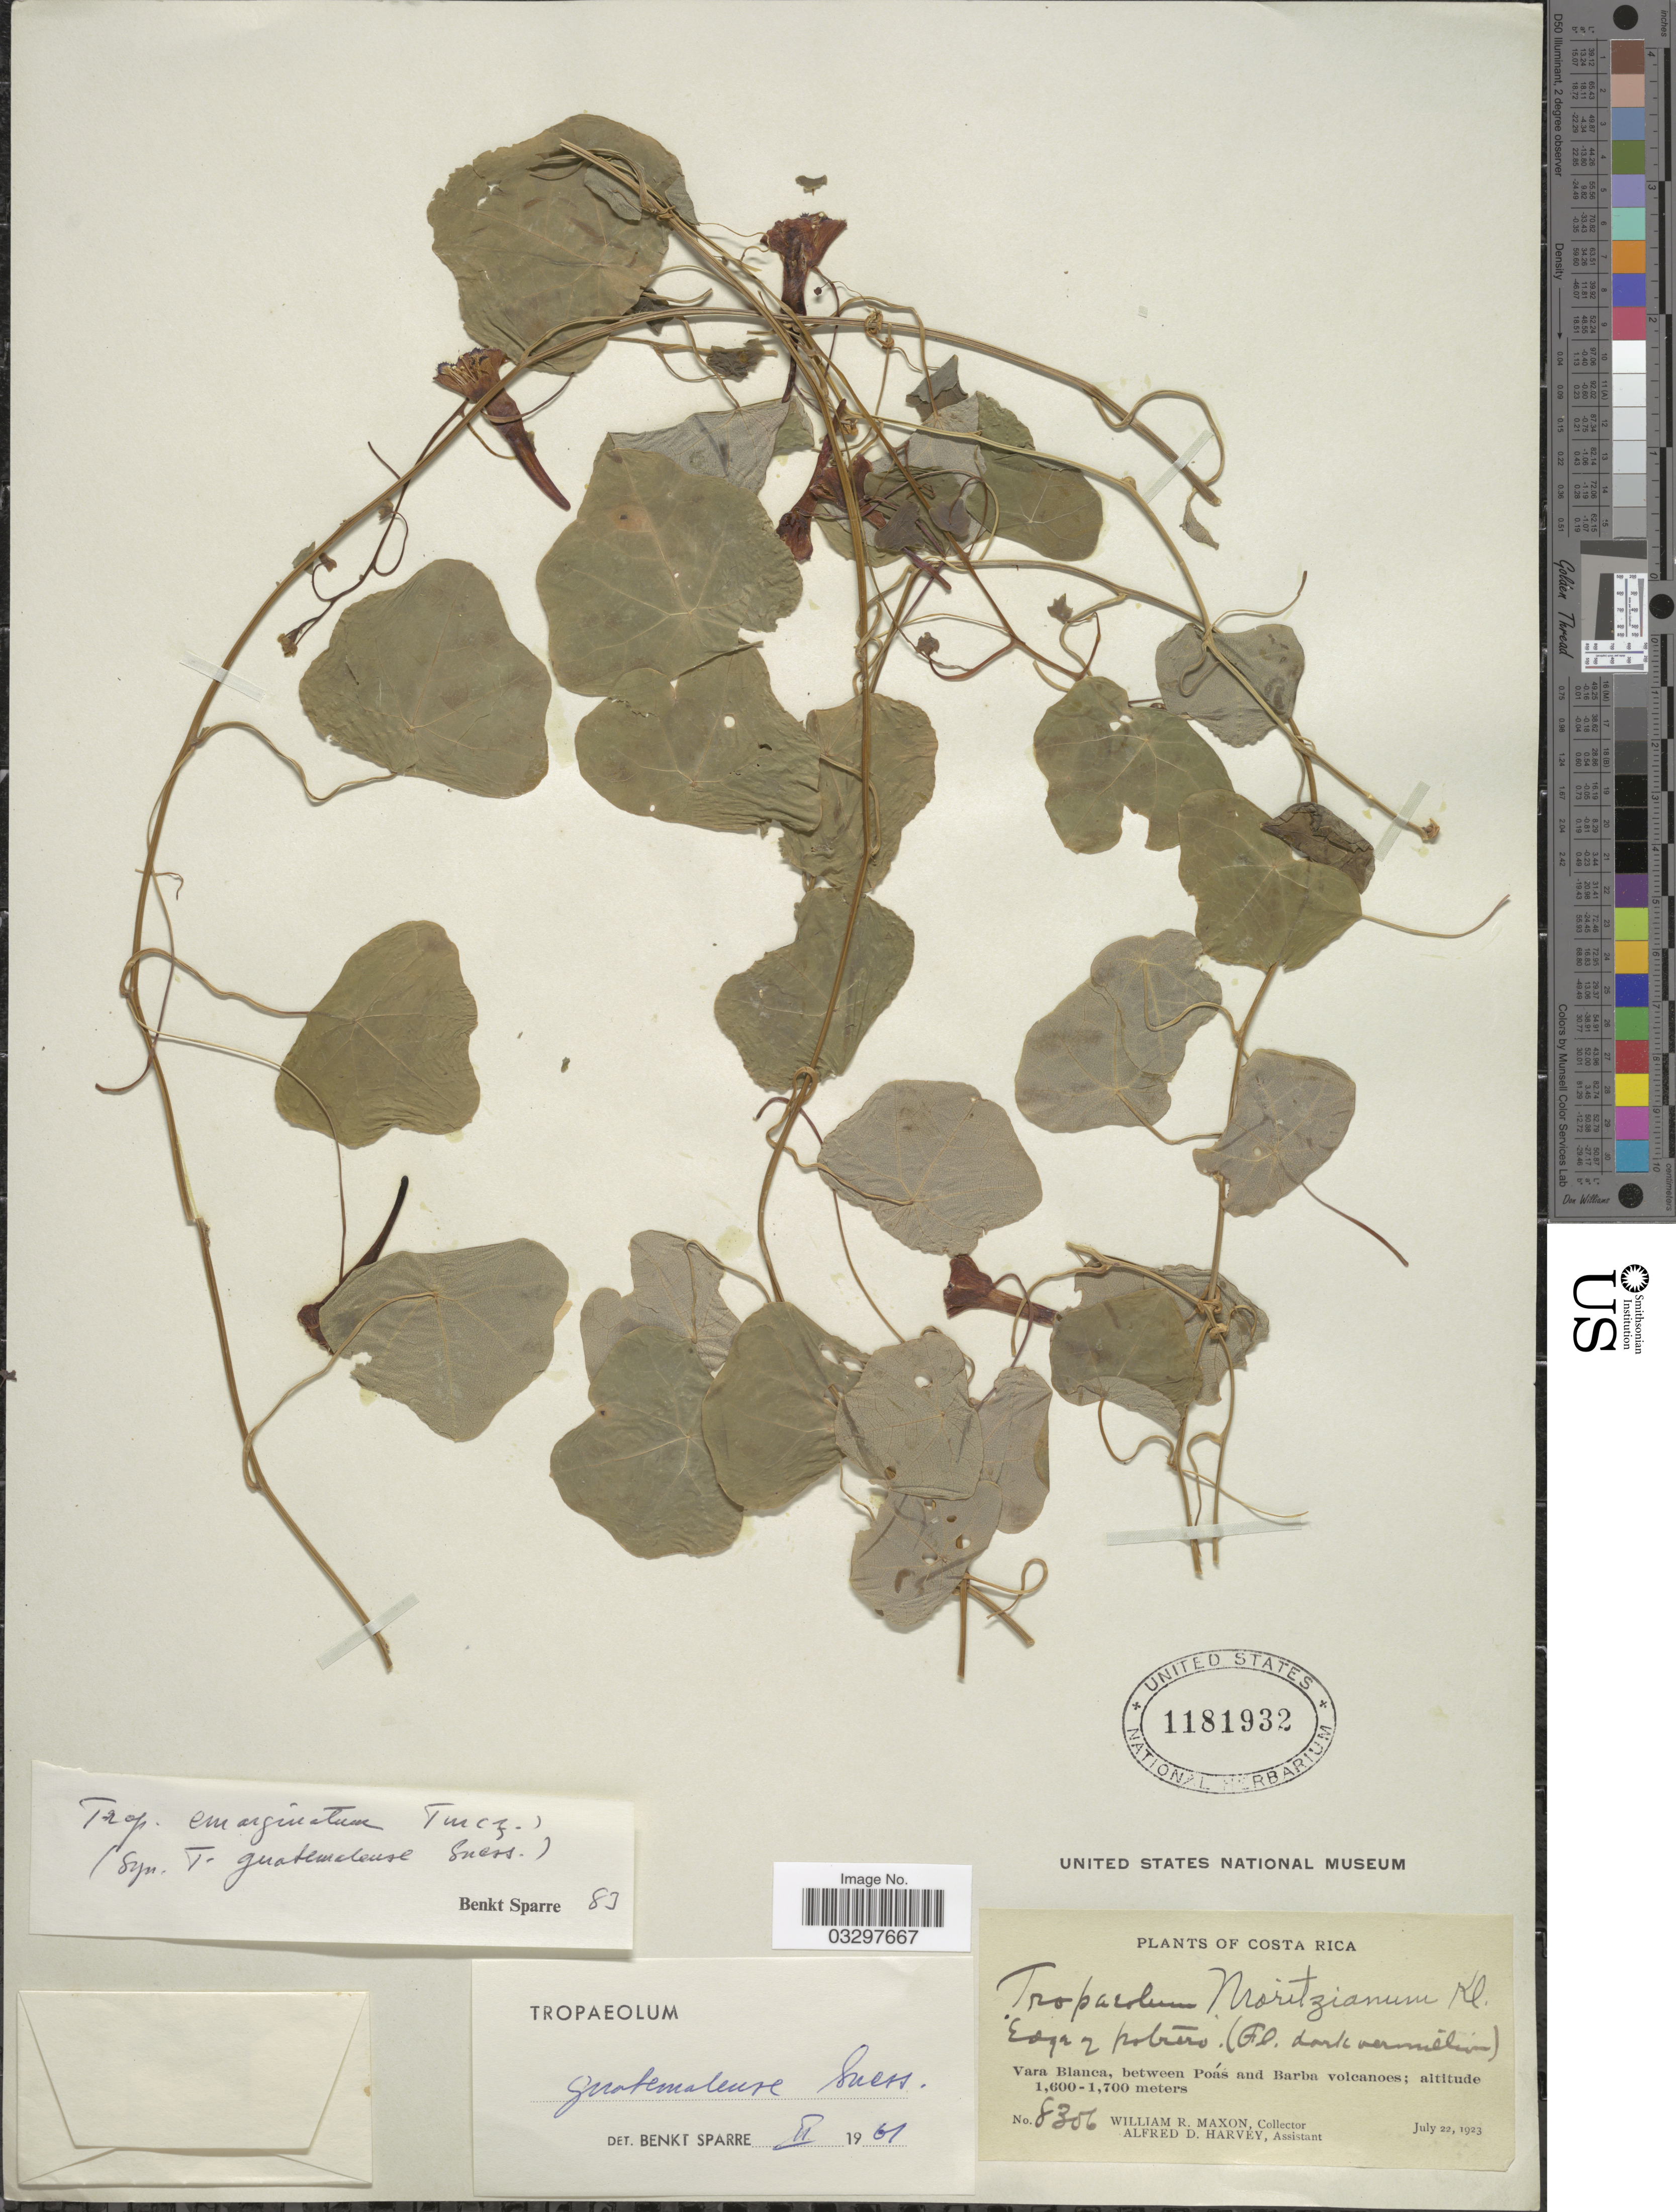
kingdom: Plantae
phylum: Tracheophyta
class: Magnoliopsida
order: Brassicales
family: Tropaeolaceae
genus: Tropaeolum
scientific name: Tropaeolum emarginatum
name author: Turcz.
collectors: W. R. Maxon & A. D. Harvey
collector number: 8306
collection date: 1923-07-22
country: Costa Rica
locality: Vara Blanca, between Poás and Barba volcanoes.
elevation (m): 1600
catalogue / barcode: US 1181932